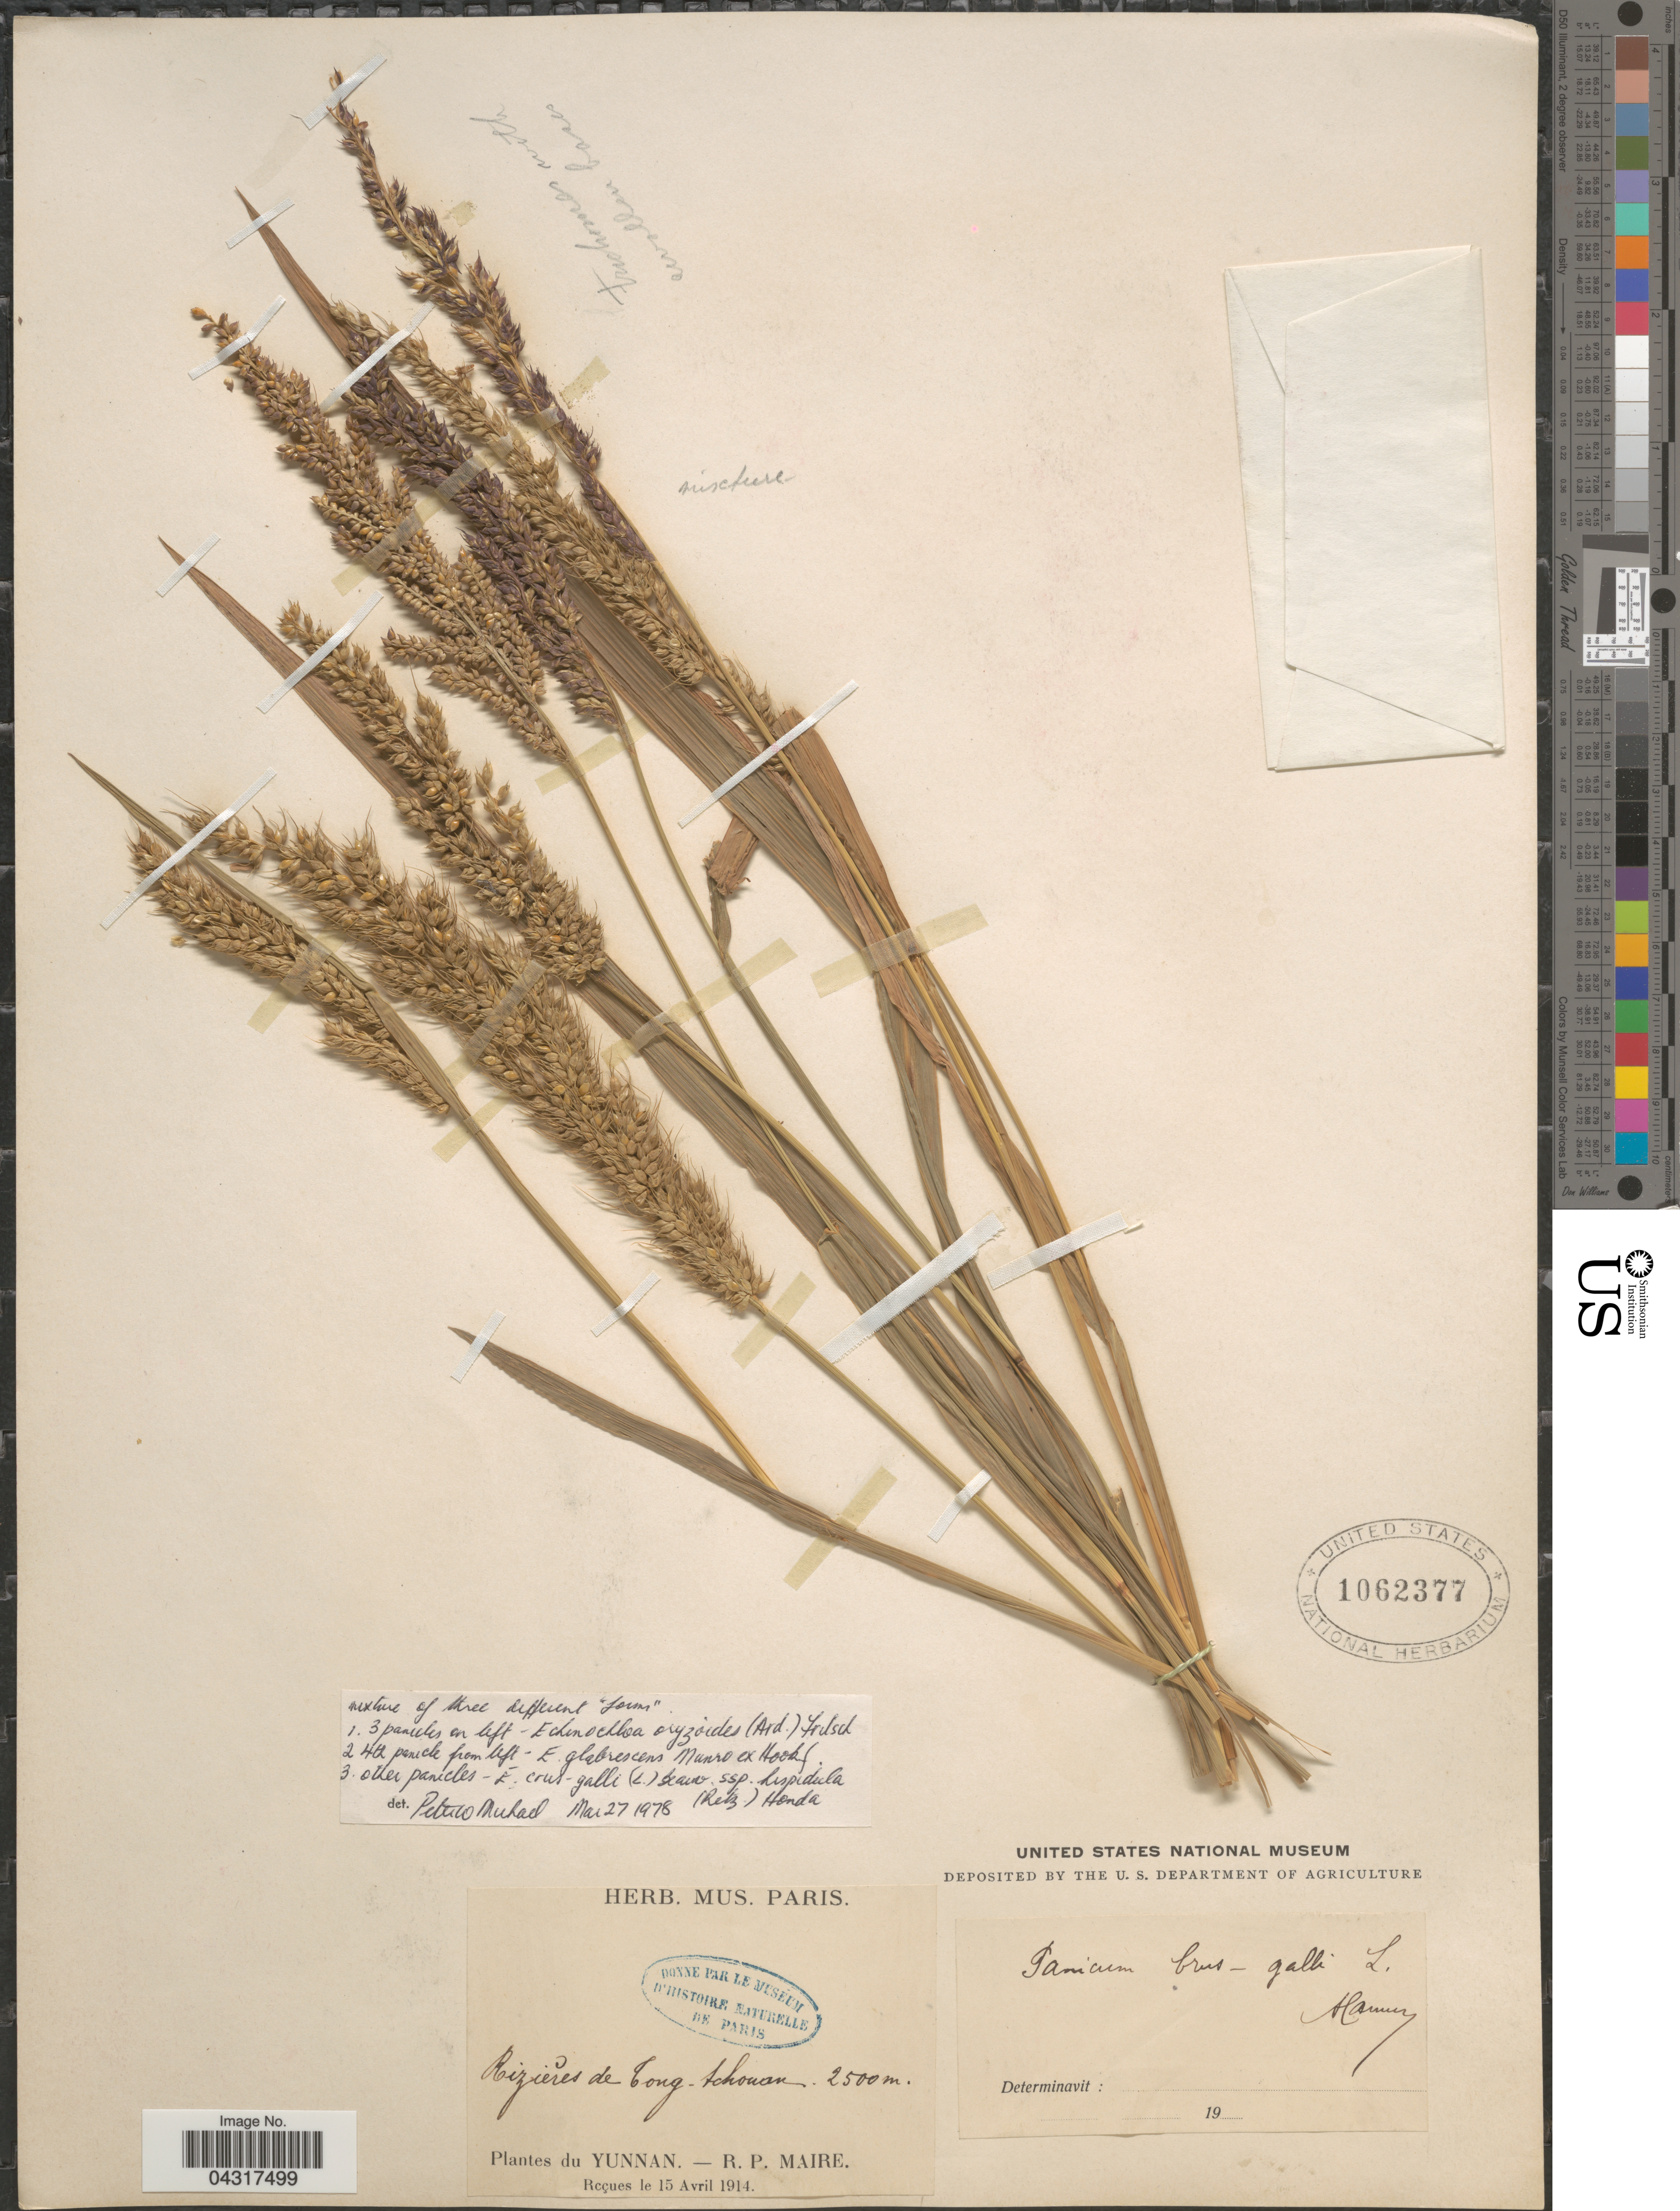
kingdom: Plantae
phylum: Tracheophyta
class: Liliopsida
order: Poales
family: Poaceae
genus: Echinochloa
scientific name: Echinochloa oryzoides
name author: (Ard.) Fritsch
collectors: R.-P. Maire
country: China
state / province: Yunnan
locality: Riziĕres de Tong-tchouan.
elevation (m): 2500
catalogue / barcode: US 1062377